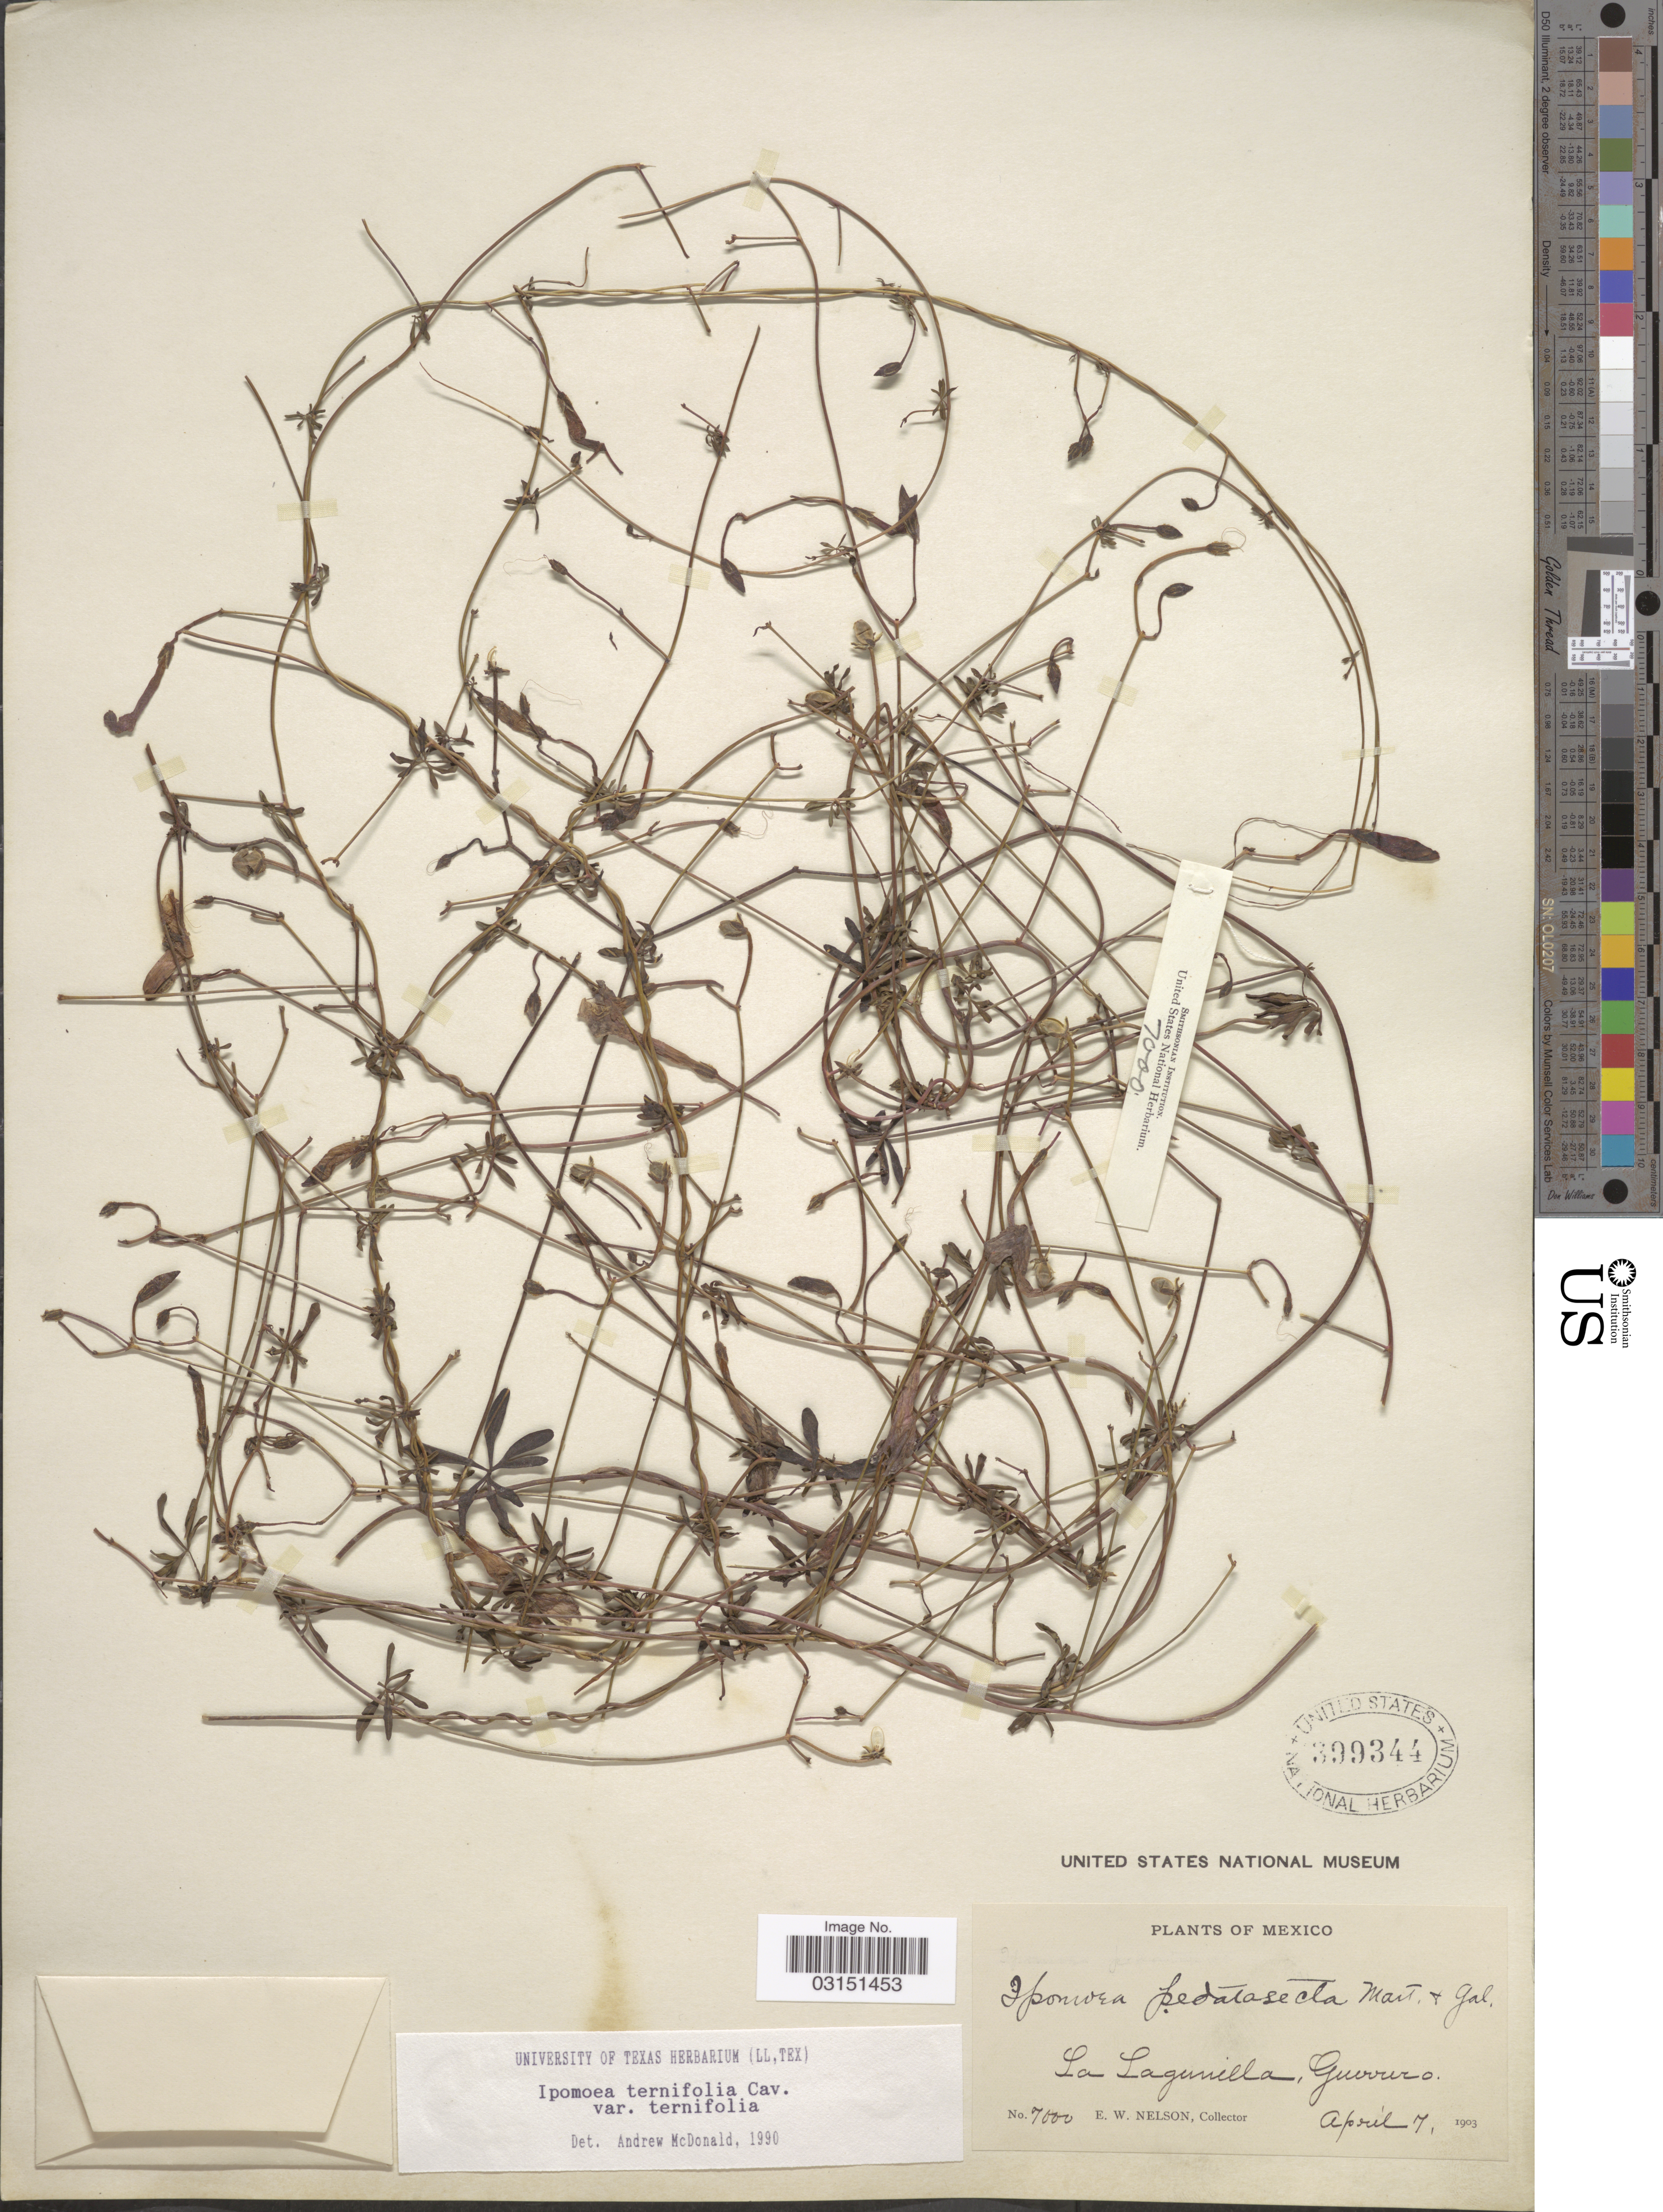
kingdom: Plantae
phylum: Tracheophyta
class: Magnoliopsida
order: Solanales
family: Convolvulaceae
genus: Ipomoea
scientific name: Ipomoea ternifolia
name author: Cav.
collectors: E. W. Nelson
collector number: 7000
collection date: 1903-04-07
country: Mexico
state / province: Guerrero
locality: La Lagunilla.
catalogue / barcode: US 399344